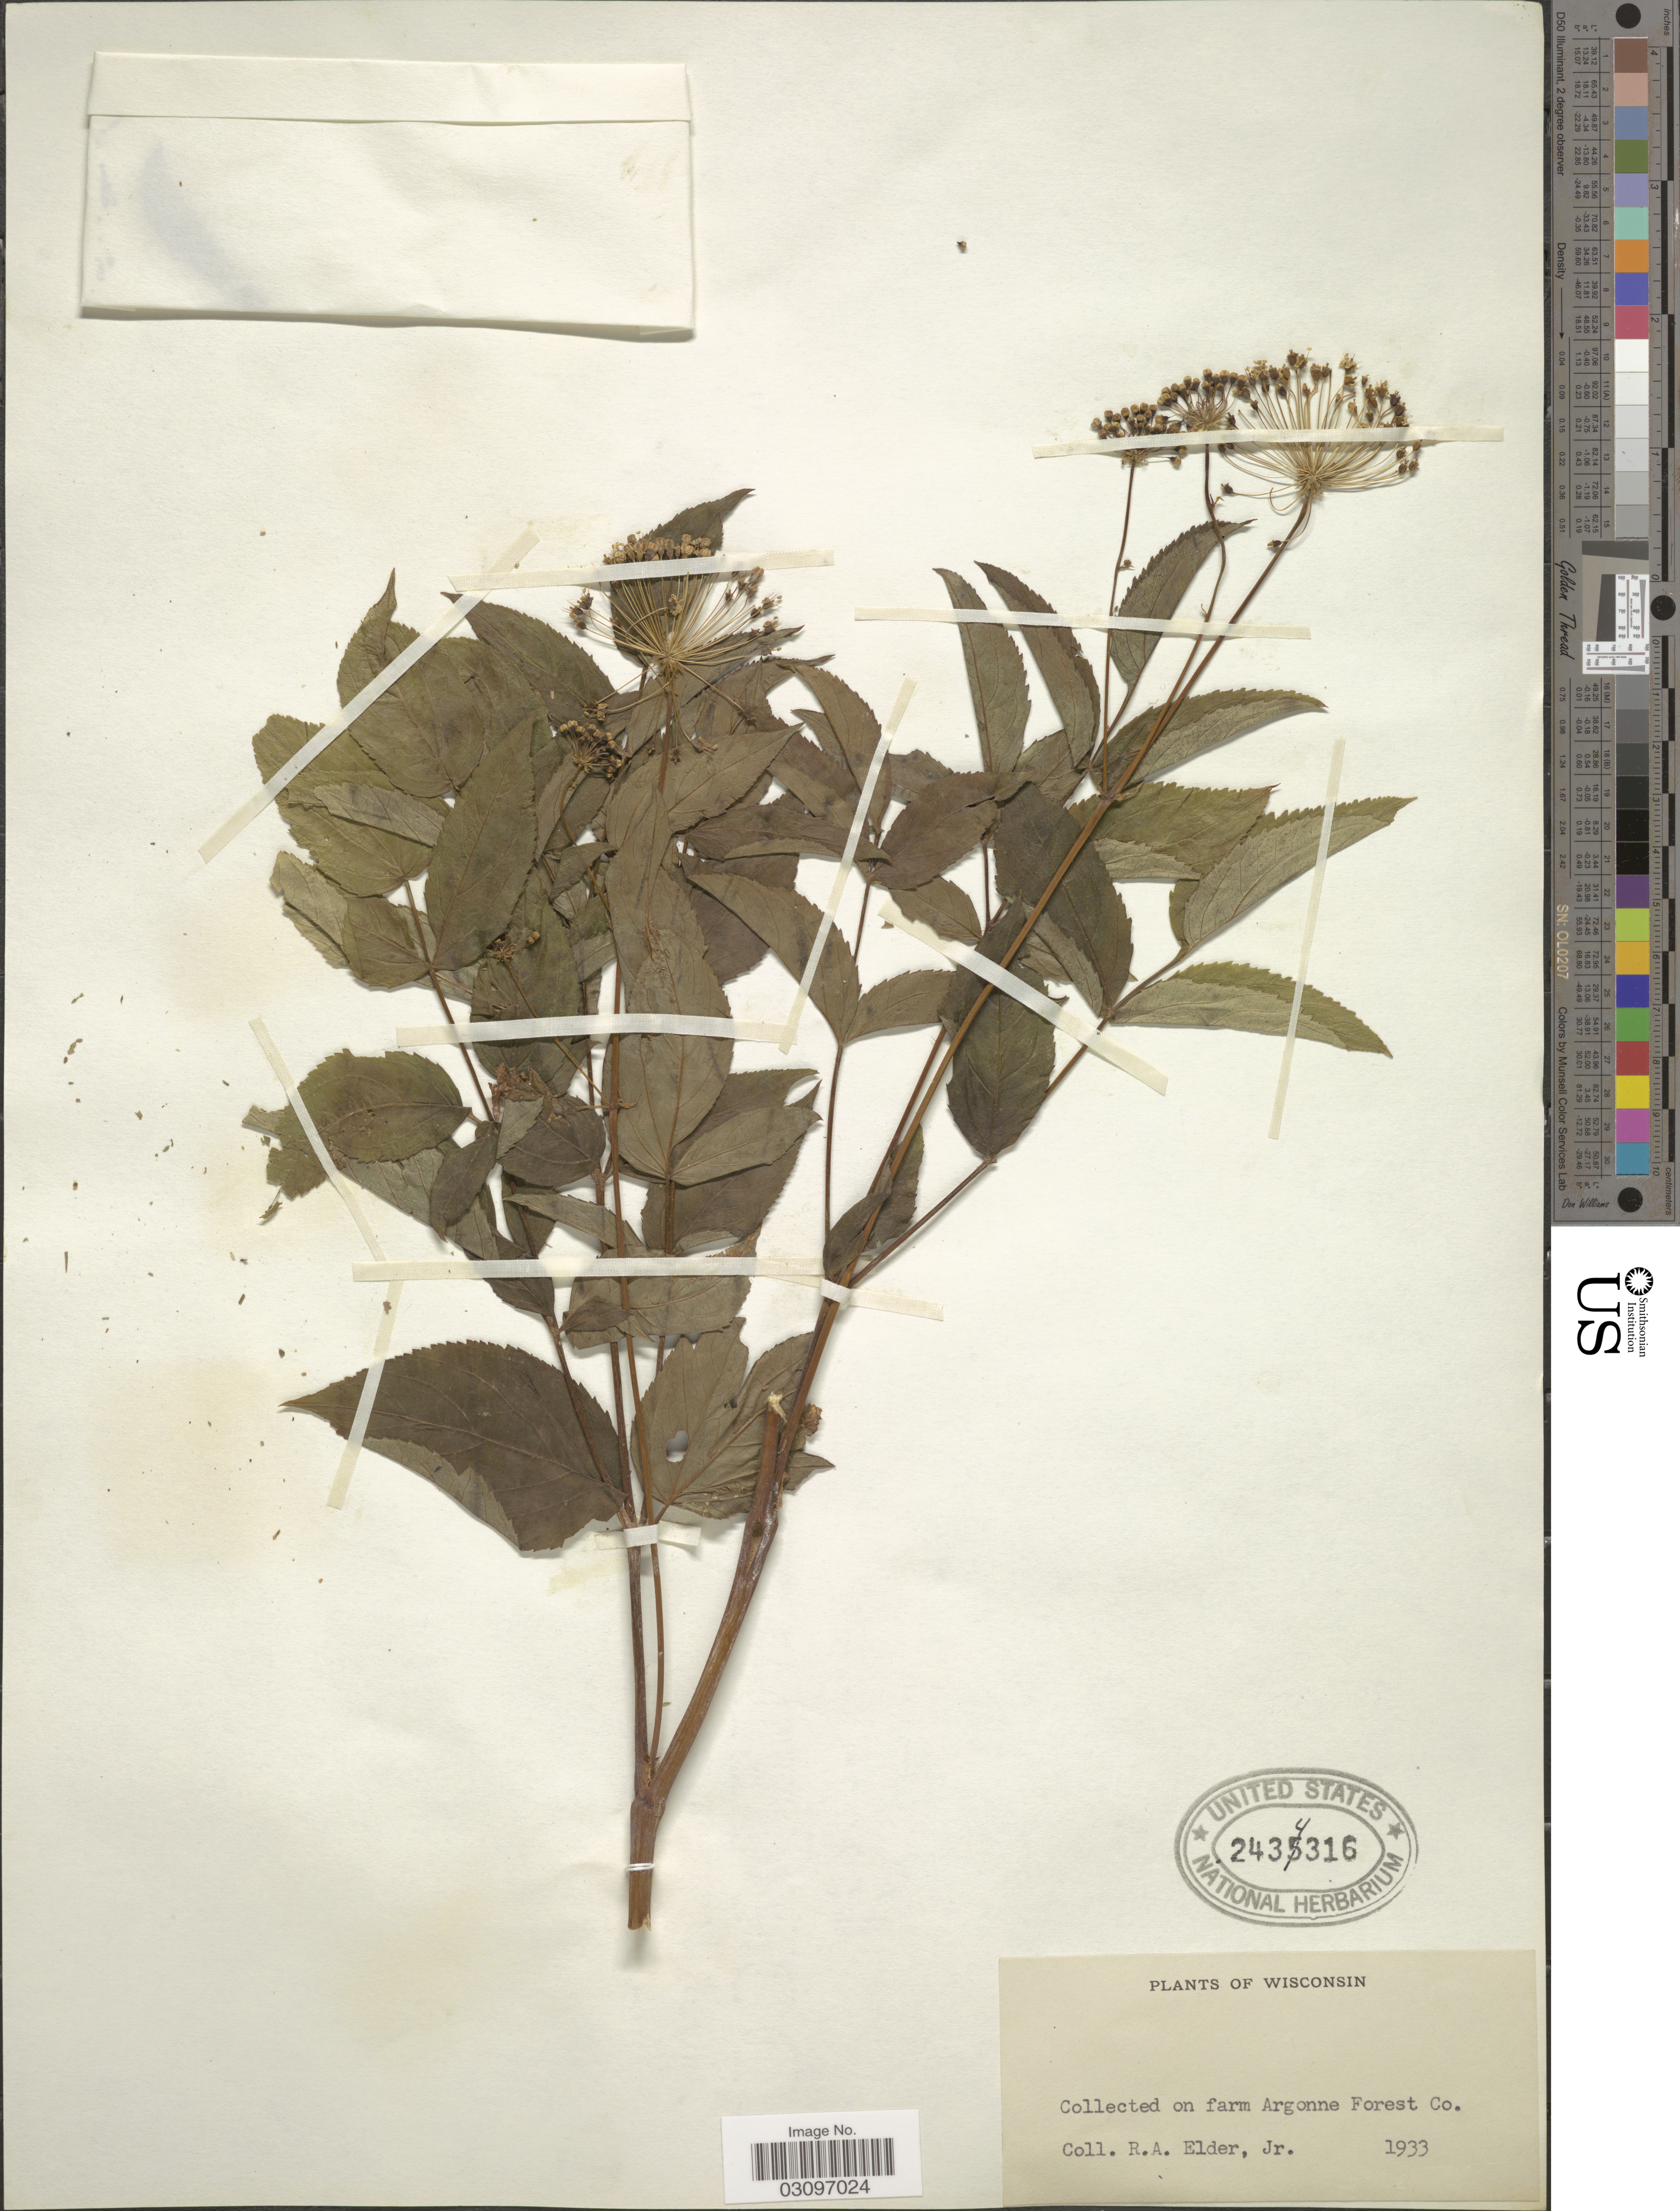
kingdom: Plantae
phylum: Tracheophyta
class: Magnoliopsida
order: Apiales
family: Araliaceae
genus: Aralia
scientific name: Aralia hispida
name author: Vent.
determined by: Nee, Michael H.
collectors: R. Elder Jr.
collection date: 1933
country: United States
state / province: Wisconsin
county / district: Forest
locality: Collected on farm, Argonne.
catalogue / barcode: US 2434316